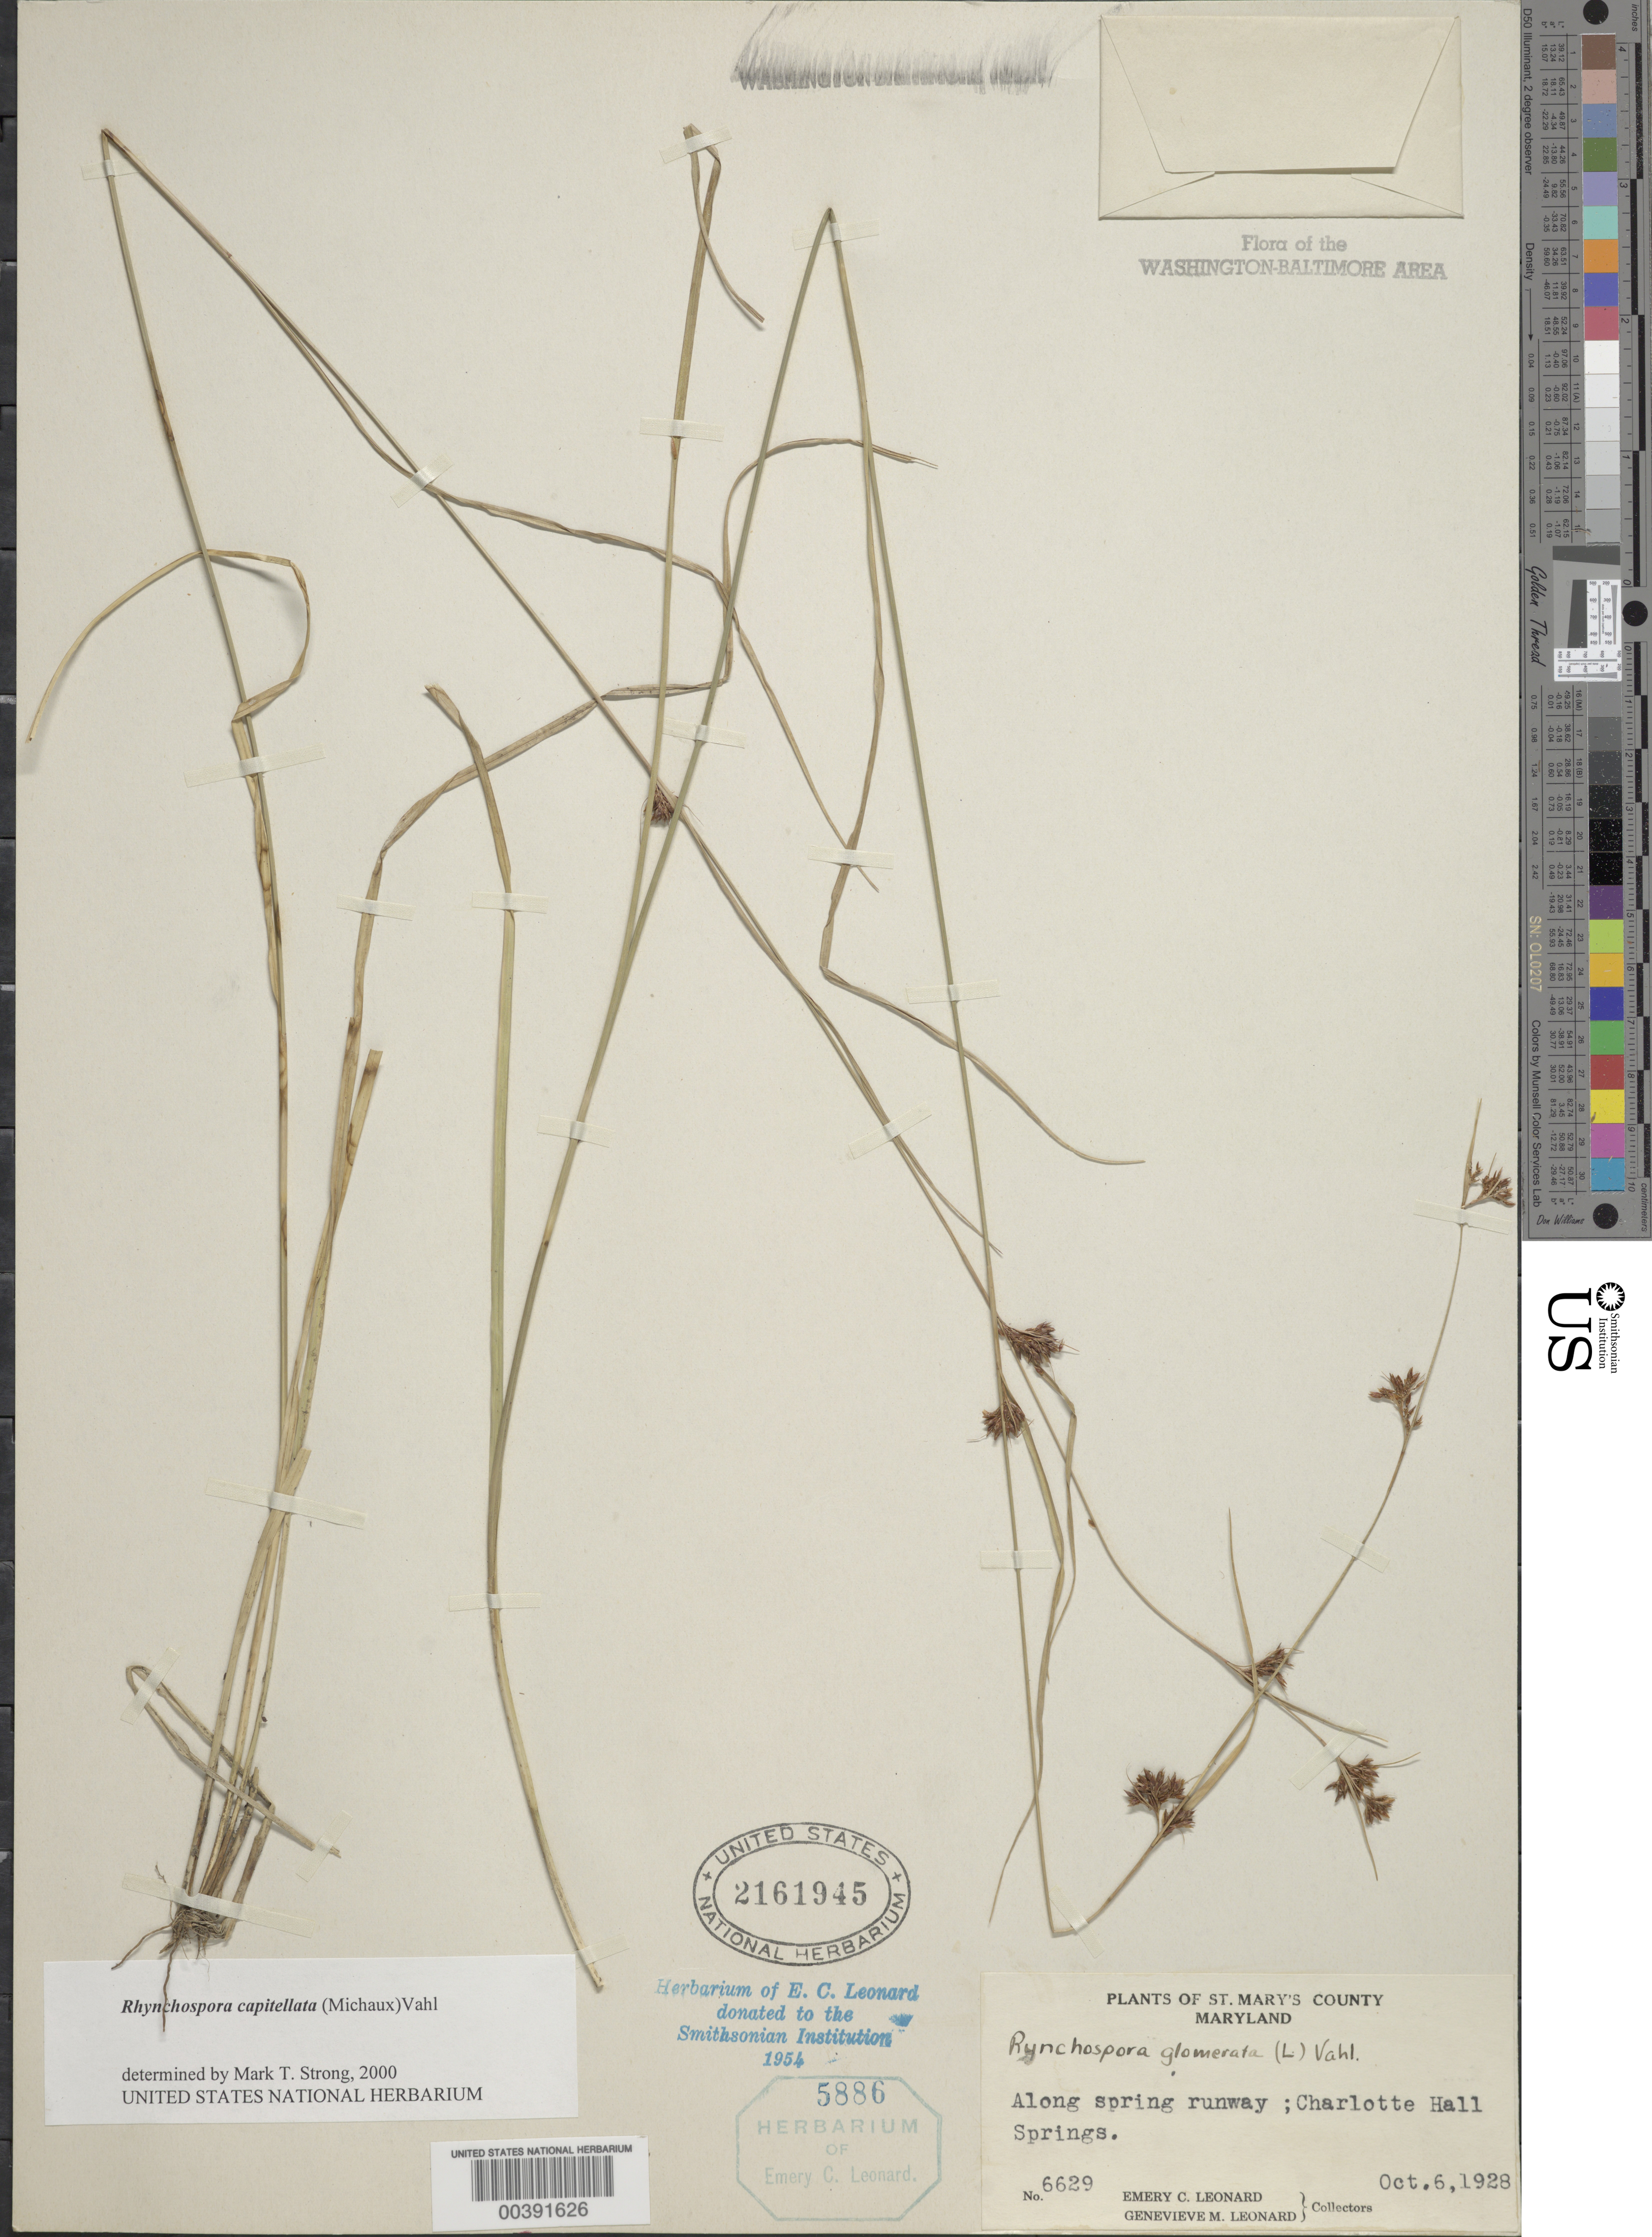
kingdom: Plantae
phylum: Tracheophyta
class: Liliopsida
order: Poales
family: Cyperaceae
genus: Rhynchospora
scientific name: Rhynchospora capitellata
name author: (Michx.) Vahl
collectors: E. C. Leonard & G. M. Leonard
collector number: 6629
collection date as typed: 06 Oct 1928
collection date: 1928-10-06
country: United States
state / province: Maryland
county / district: St. Mary's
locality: Charlotte Hall Springs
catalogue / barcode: US 2161945